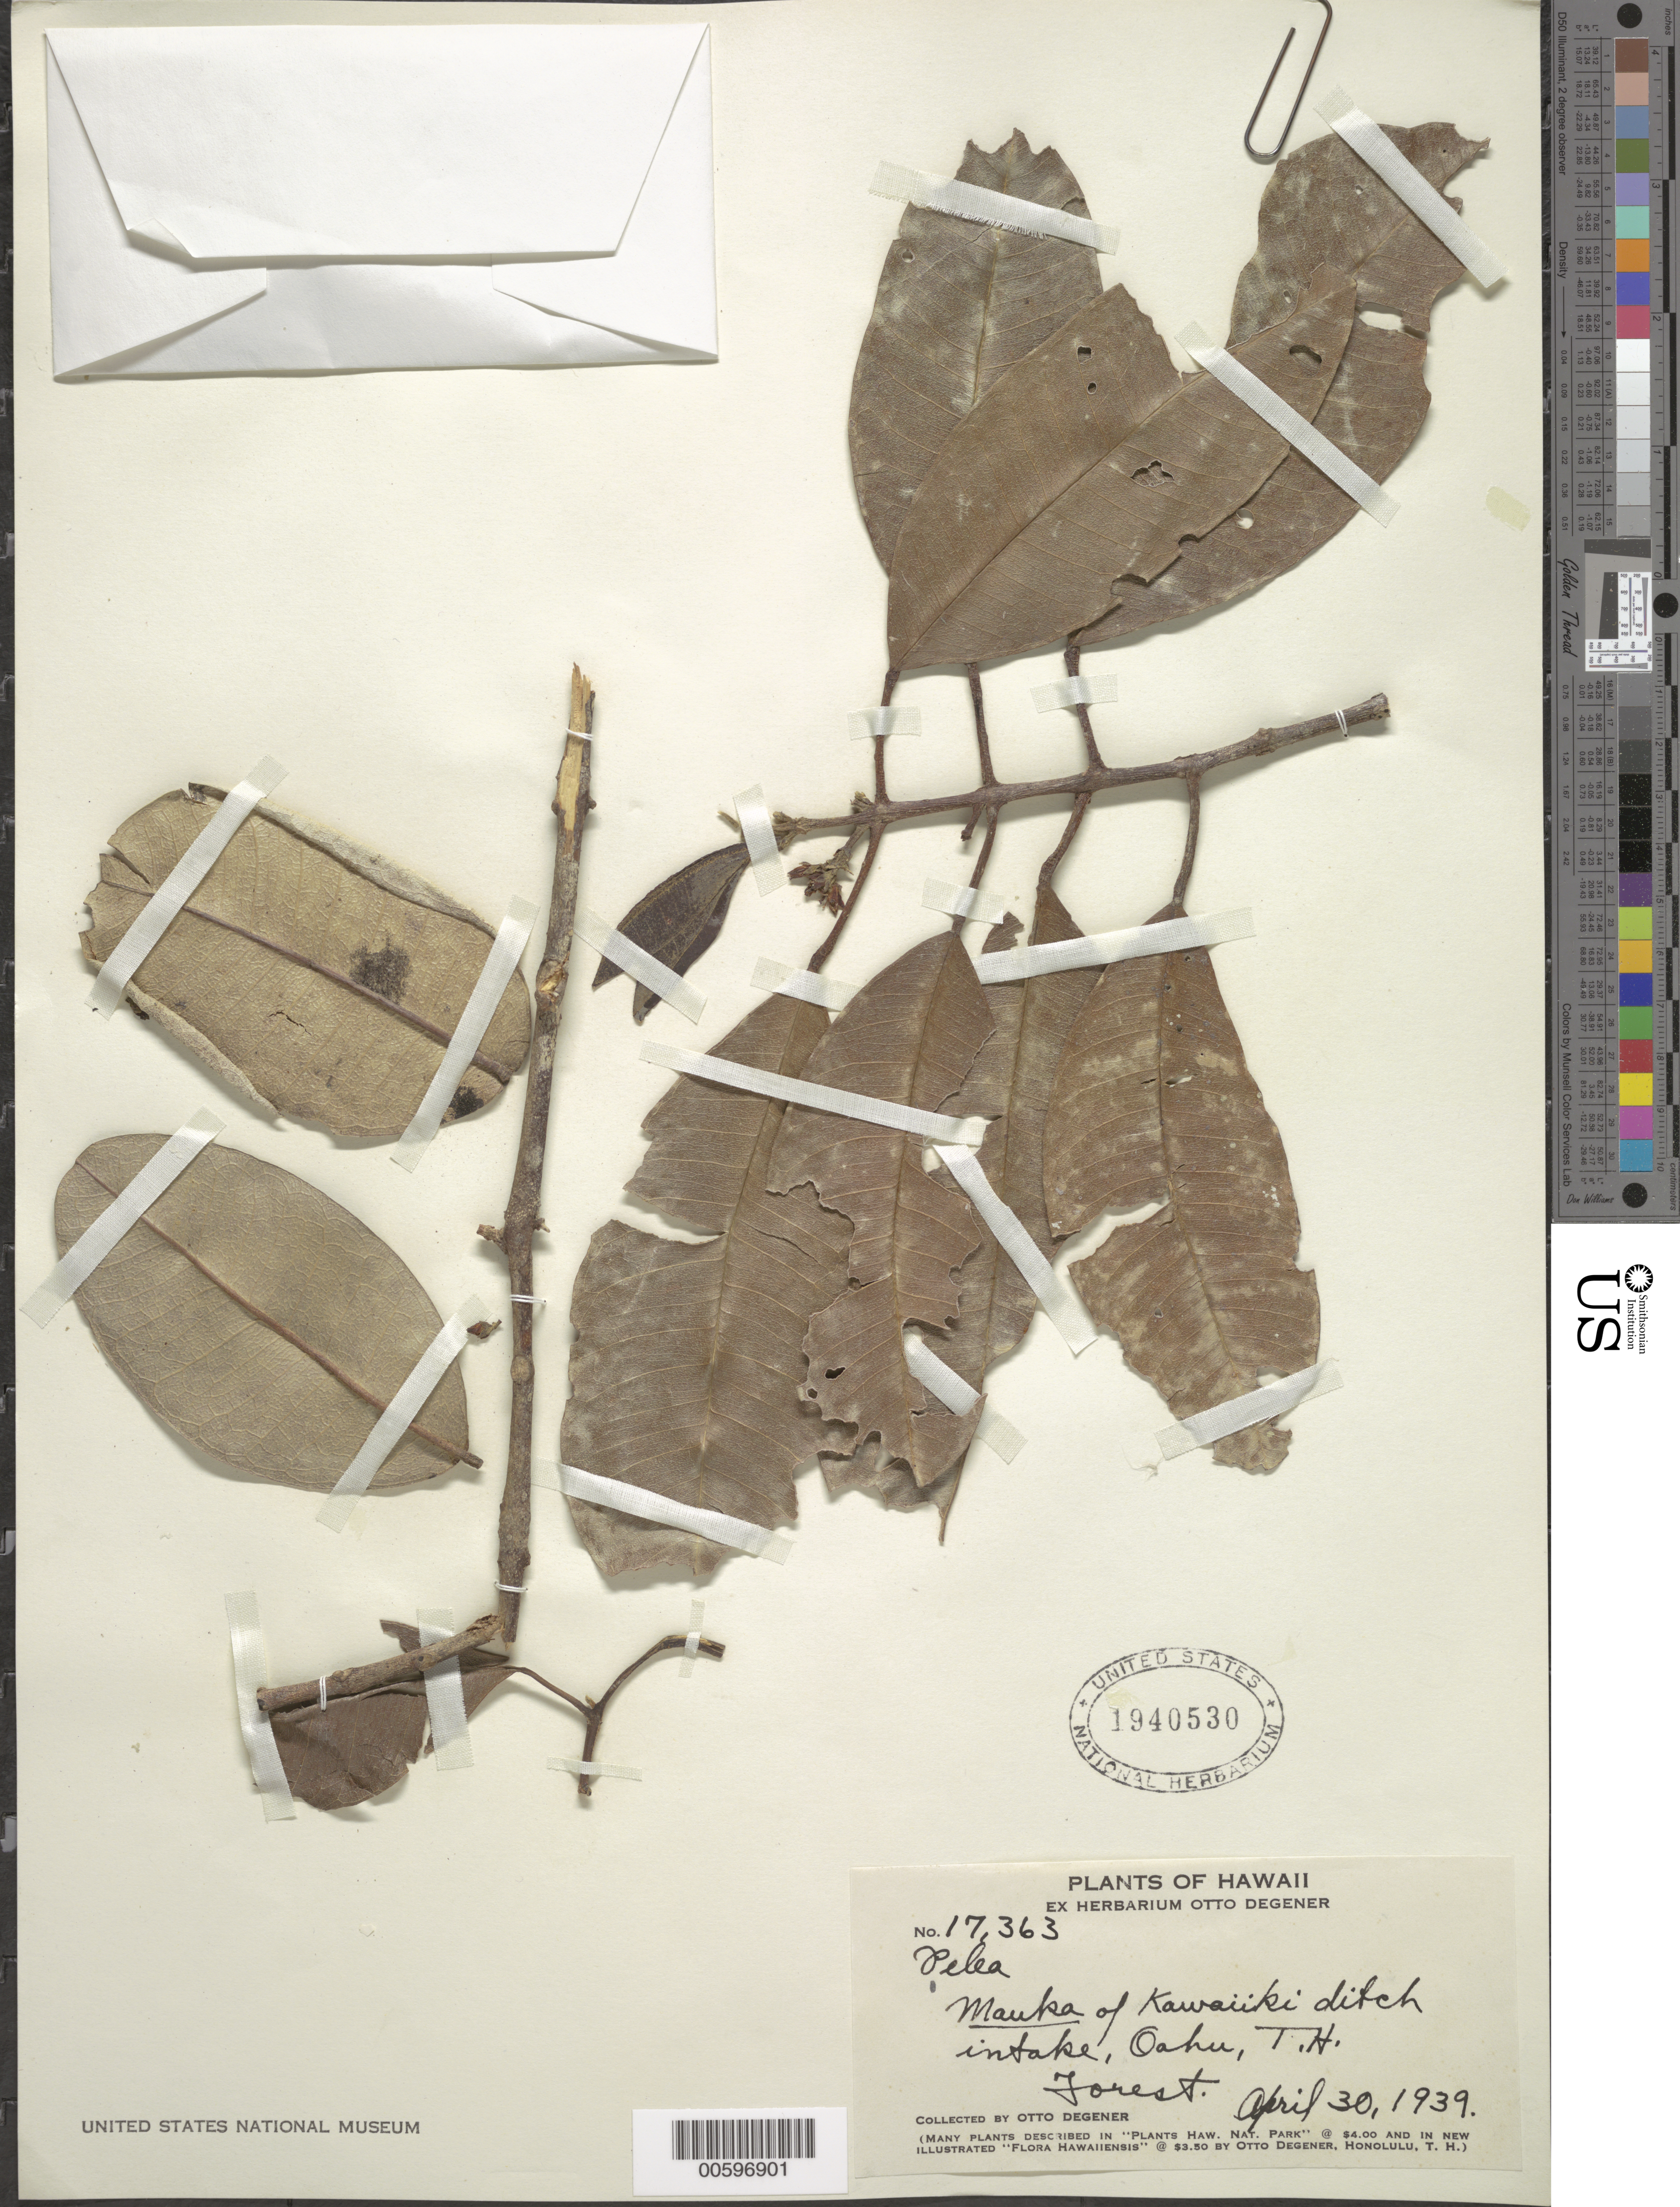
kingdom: Plantae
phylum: Tracheophyta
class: Magnoliopsida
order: Sapindales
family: Rutaceae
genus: Melicope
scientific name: Melicope kaalaensis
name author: (H. St. John) T.G. Hartley & B.C. Stone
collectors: O. Degener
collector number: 17363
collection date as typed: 30 Apr 1939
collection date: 1939-04-30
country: United States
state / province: Hawaii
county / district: Honolulu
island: Oahu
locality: Mauka of Kawaiiki ditch intake.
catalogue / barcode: US 1940530